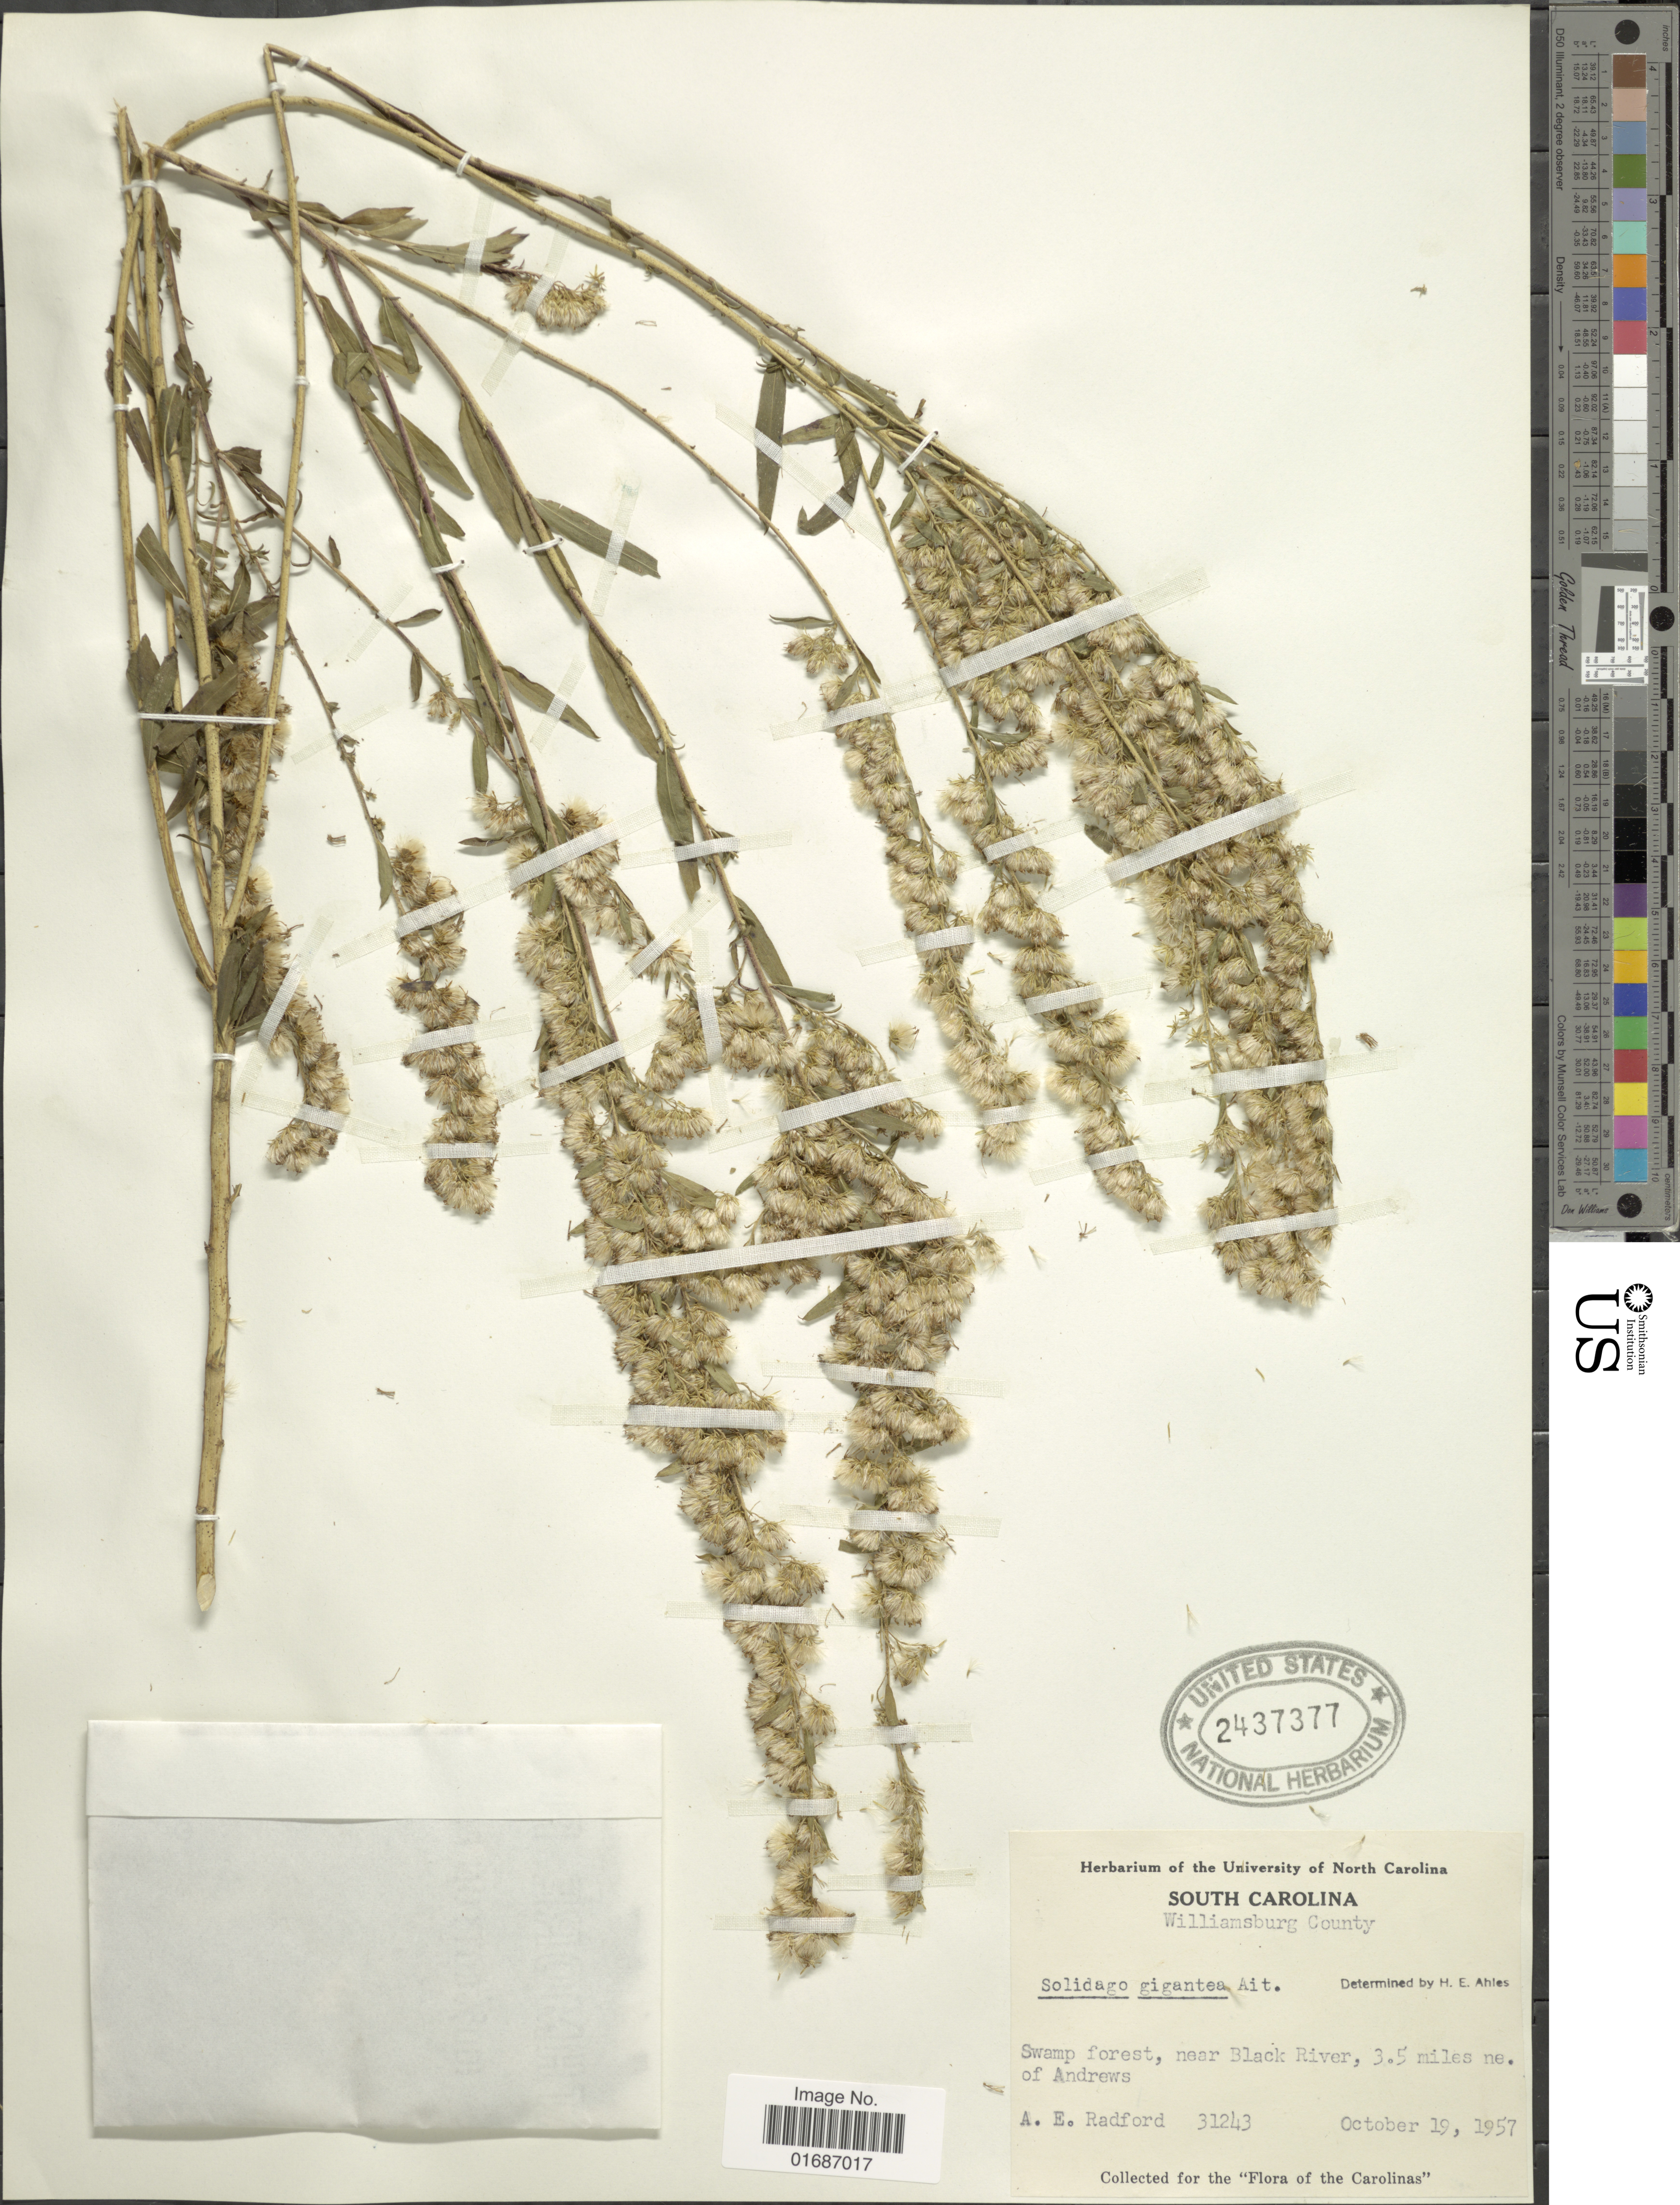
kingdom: Plantae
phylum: Tracheophyta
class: Magnoliopsida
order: Asterales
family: Asteraceae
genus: Solidago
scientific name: Solidago gigantea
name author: Aiton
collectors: A. E. Radford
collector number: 31243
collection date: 1957-10-19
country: United States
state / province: South Carolina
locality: Williamsburg County, Swamp forest, near Black River, 3.5 miles ne. of Andrews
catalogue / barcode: US 2437377